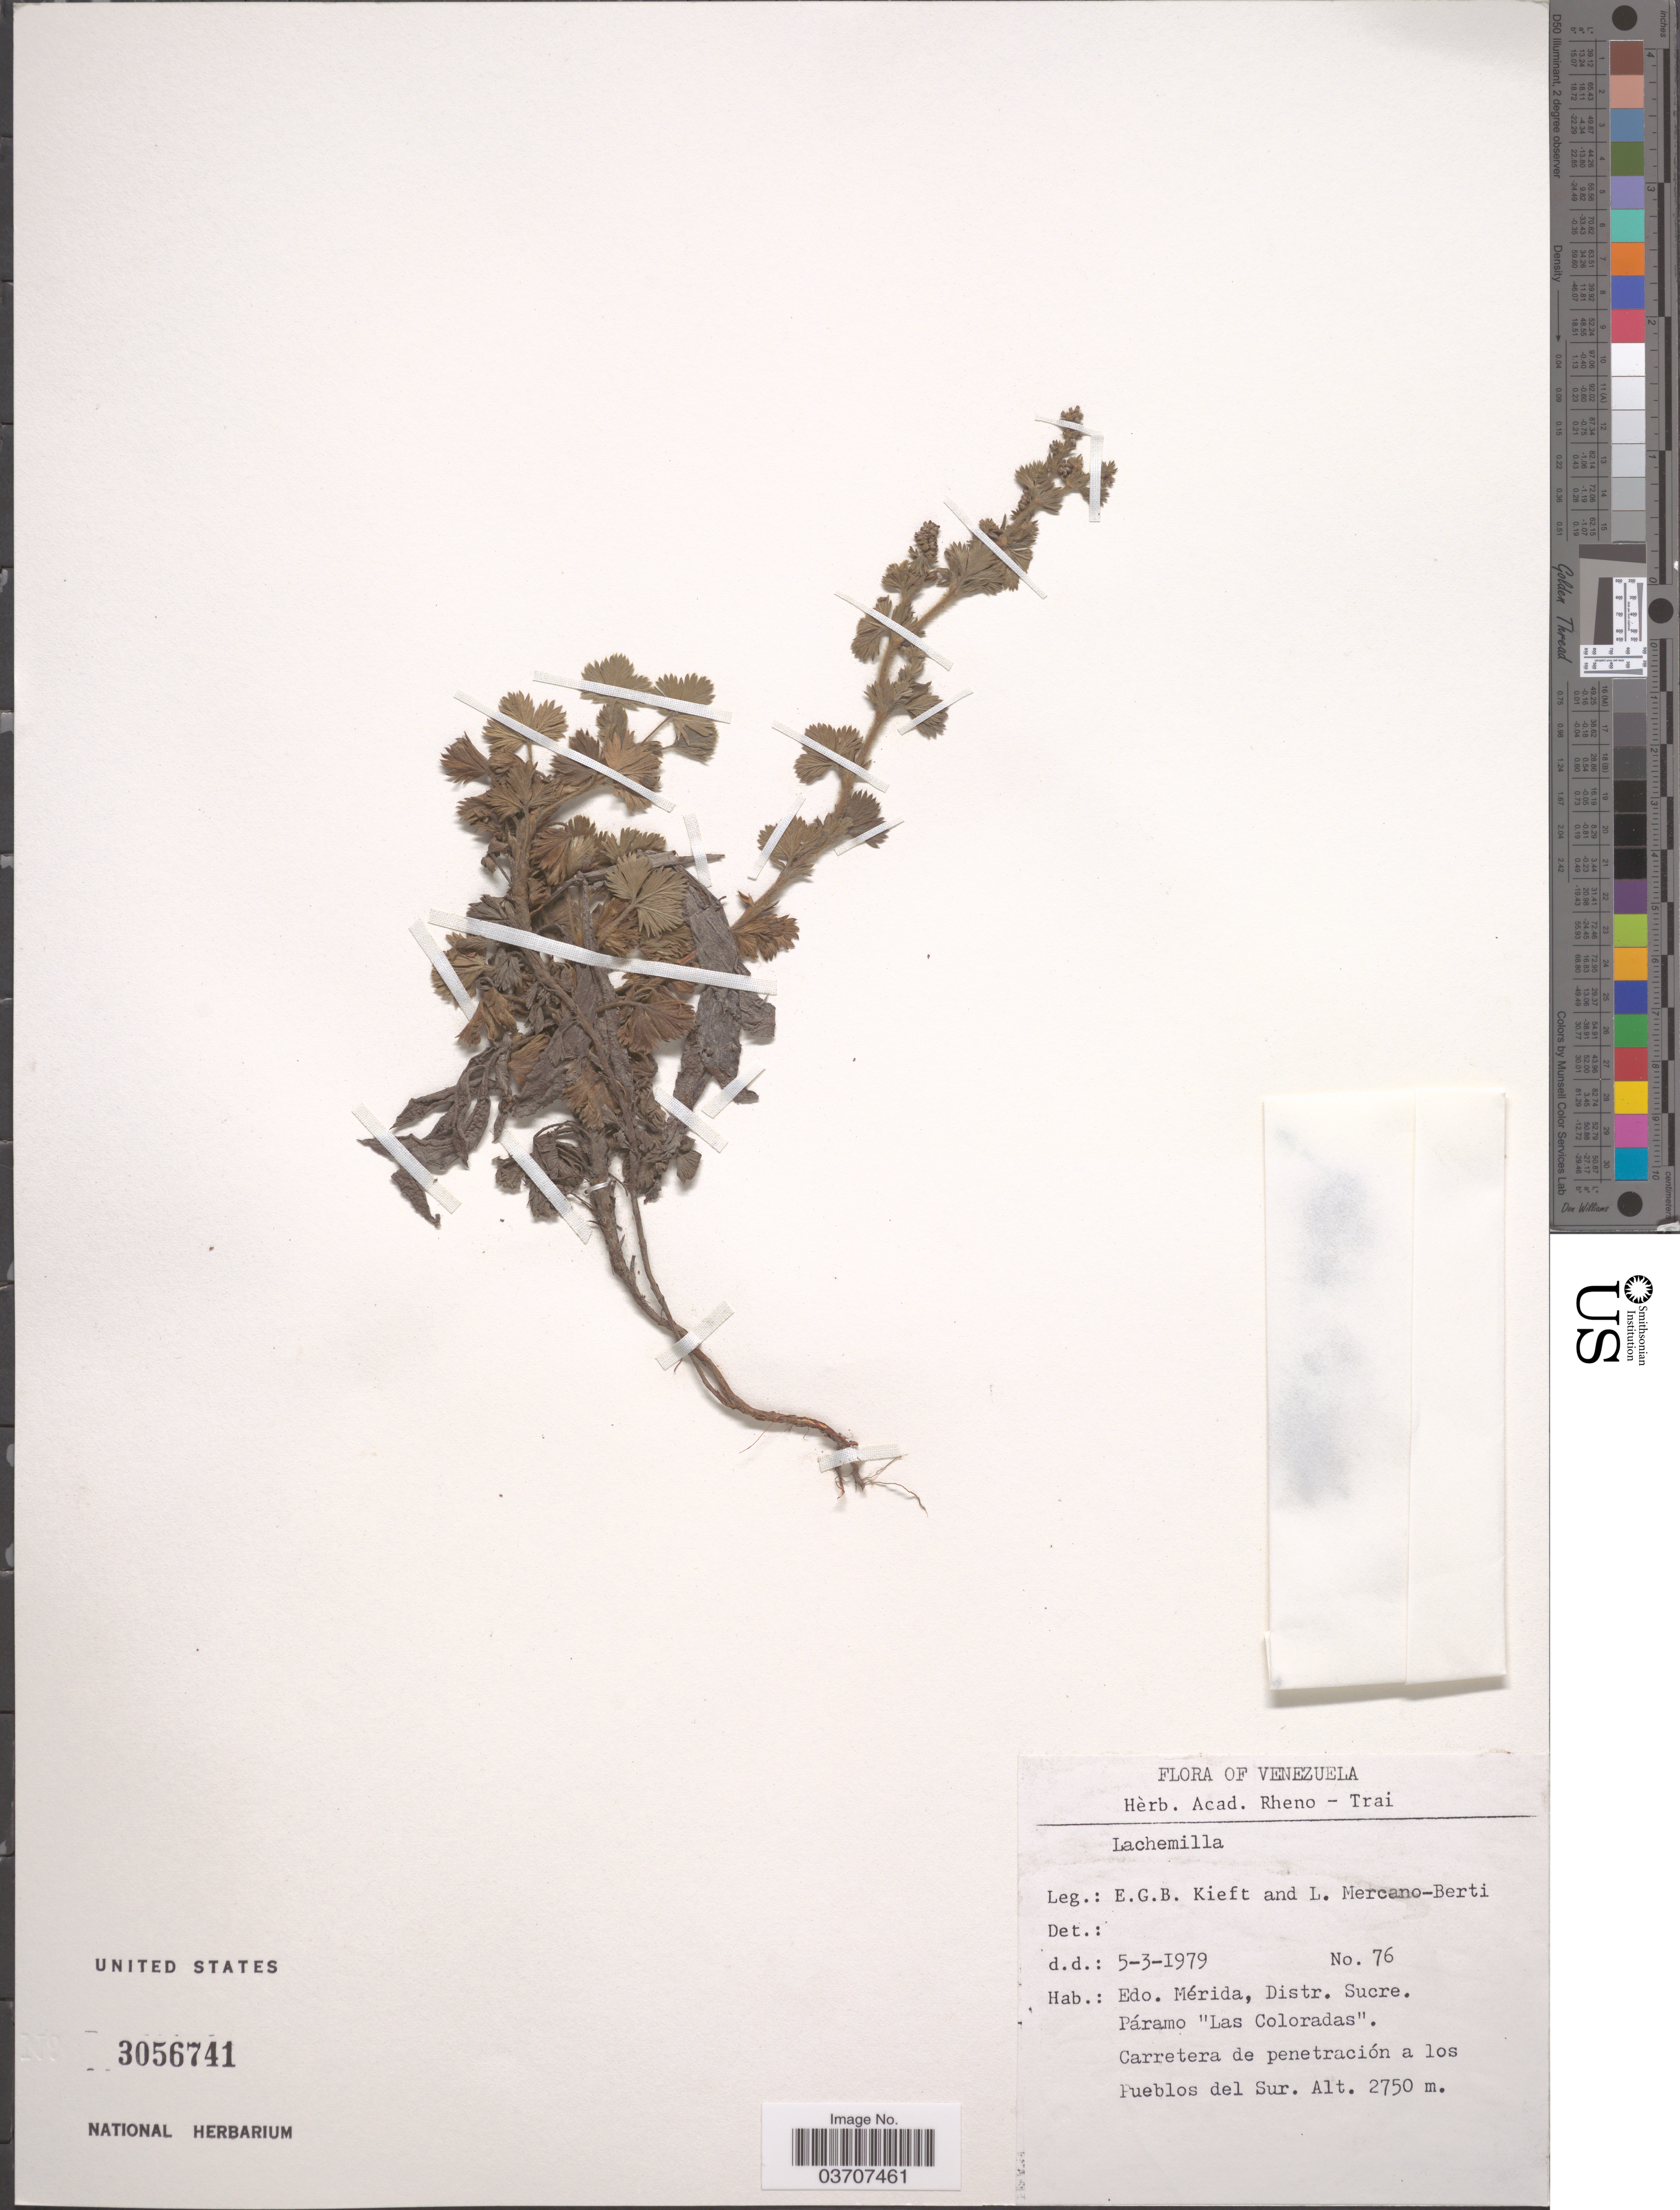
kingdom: Plantae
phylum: Tracheophyta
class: Magnoliopsida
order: Rosales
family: Rosaceae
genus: Alchemilla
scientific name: Alchemilla fulvescens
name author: (L.M. Perry) Rothm.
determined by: Dorr, L. J., (BOT), Smithsonian Institution - National Museum of Natural History (UNITED STATES)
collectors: E. Kieft & L. Marcano-Berti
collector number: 76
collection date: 1979-03-05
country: Venezuela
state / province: Merida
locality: Distr. Sucre. Páramo "Las Coloradas". Carretera de penetración a los Pueblos del Sur.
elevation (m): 2750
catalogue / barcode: US 3056741